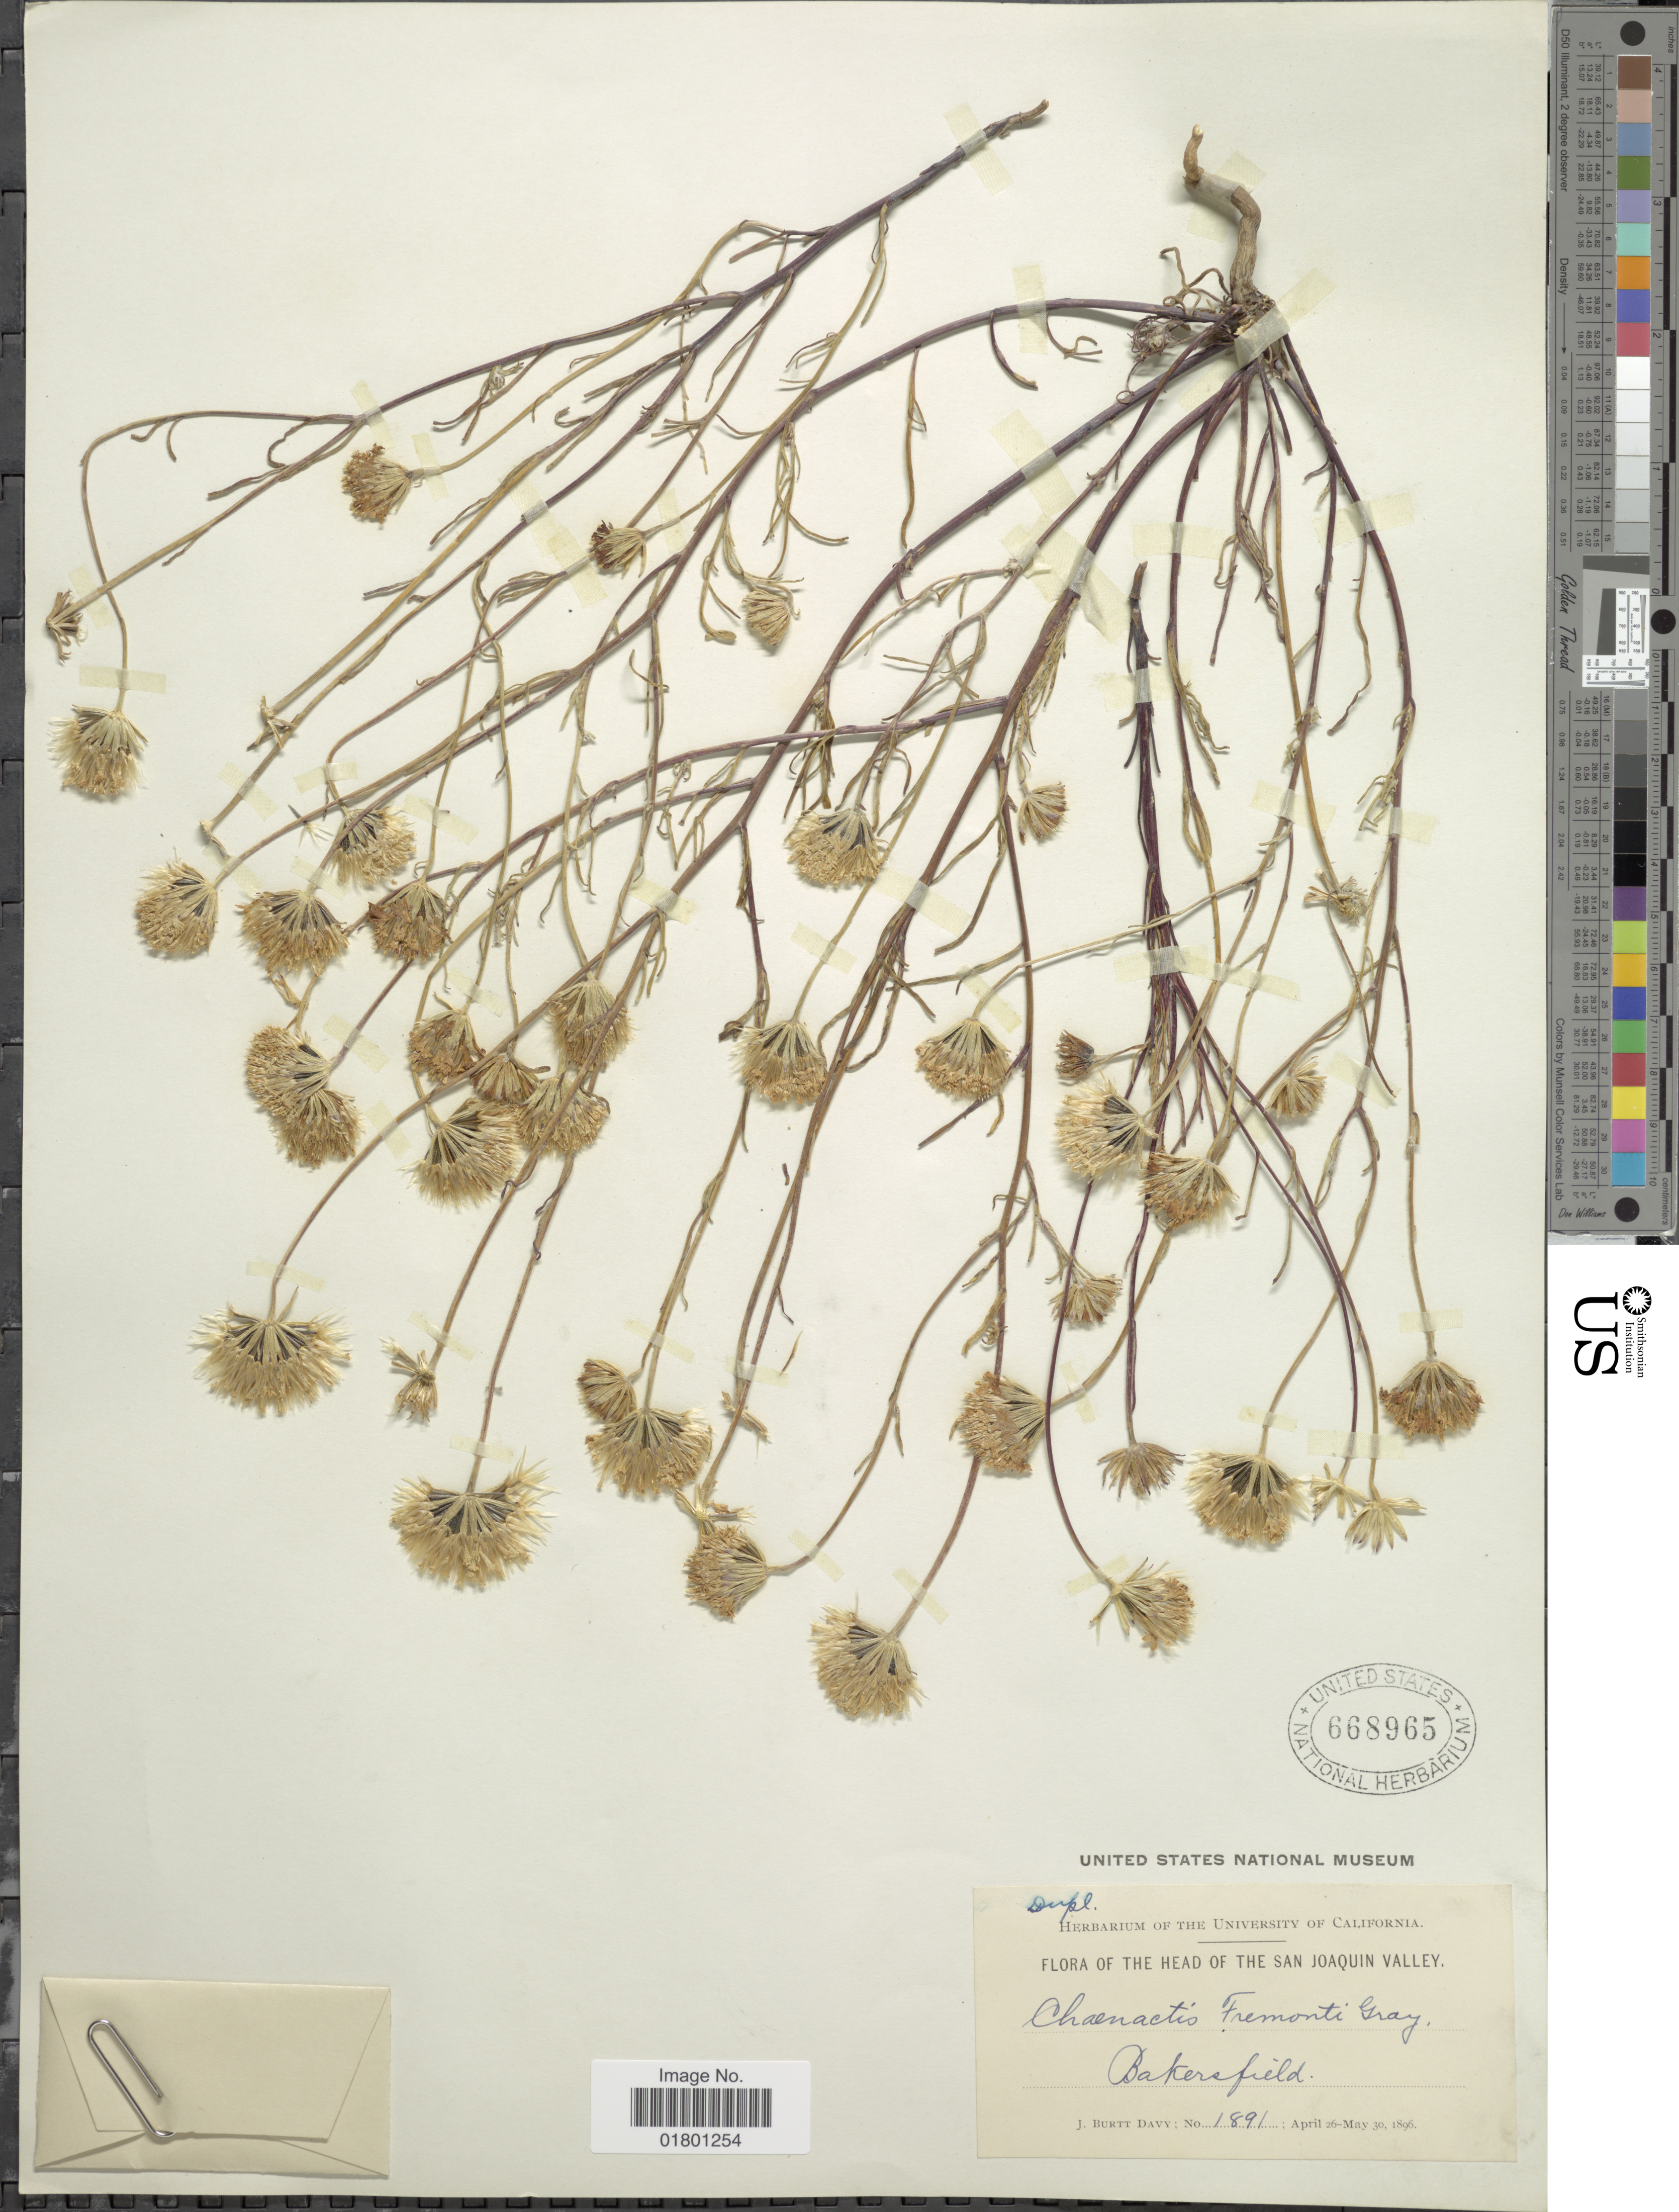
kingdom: Plantae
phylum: Tracheophyta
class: Magnoliopsida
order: Asterales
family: Asteraceae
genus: Chaenactis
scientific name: Chaenactis fremontii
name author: A. Gray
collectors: J. Burtt Davy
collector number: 1891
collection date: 1896-04-26/1896-05-30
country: United States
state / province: California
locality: The Head of The San Joaquin Valley, Bakersfield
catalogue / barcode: US 668965